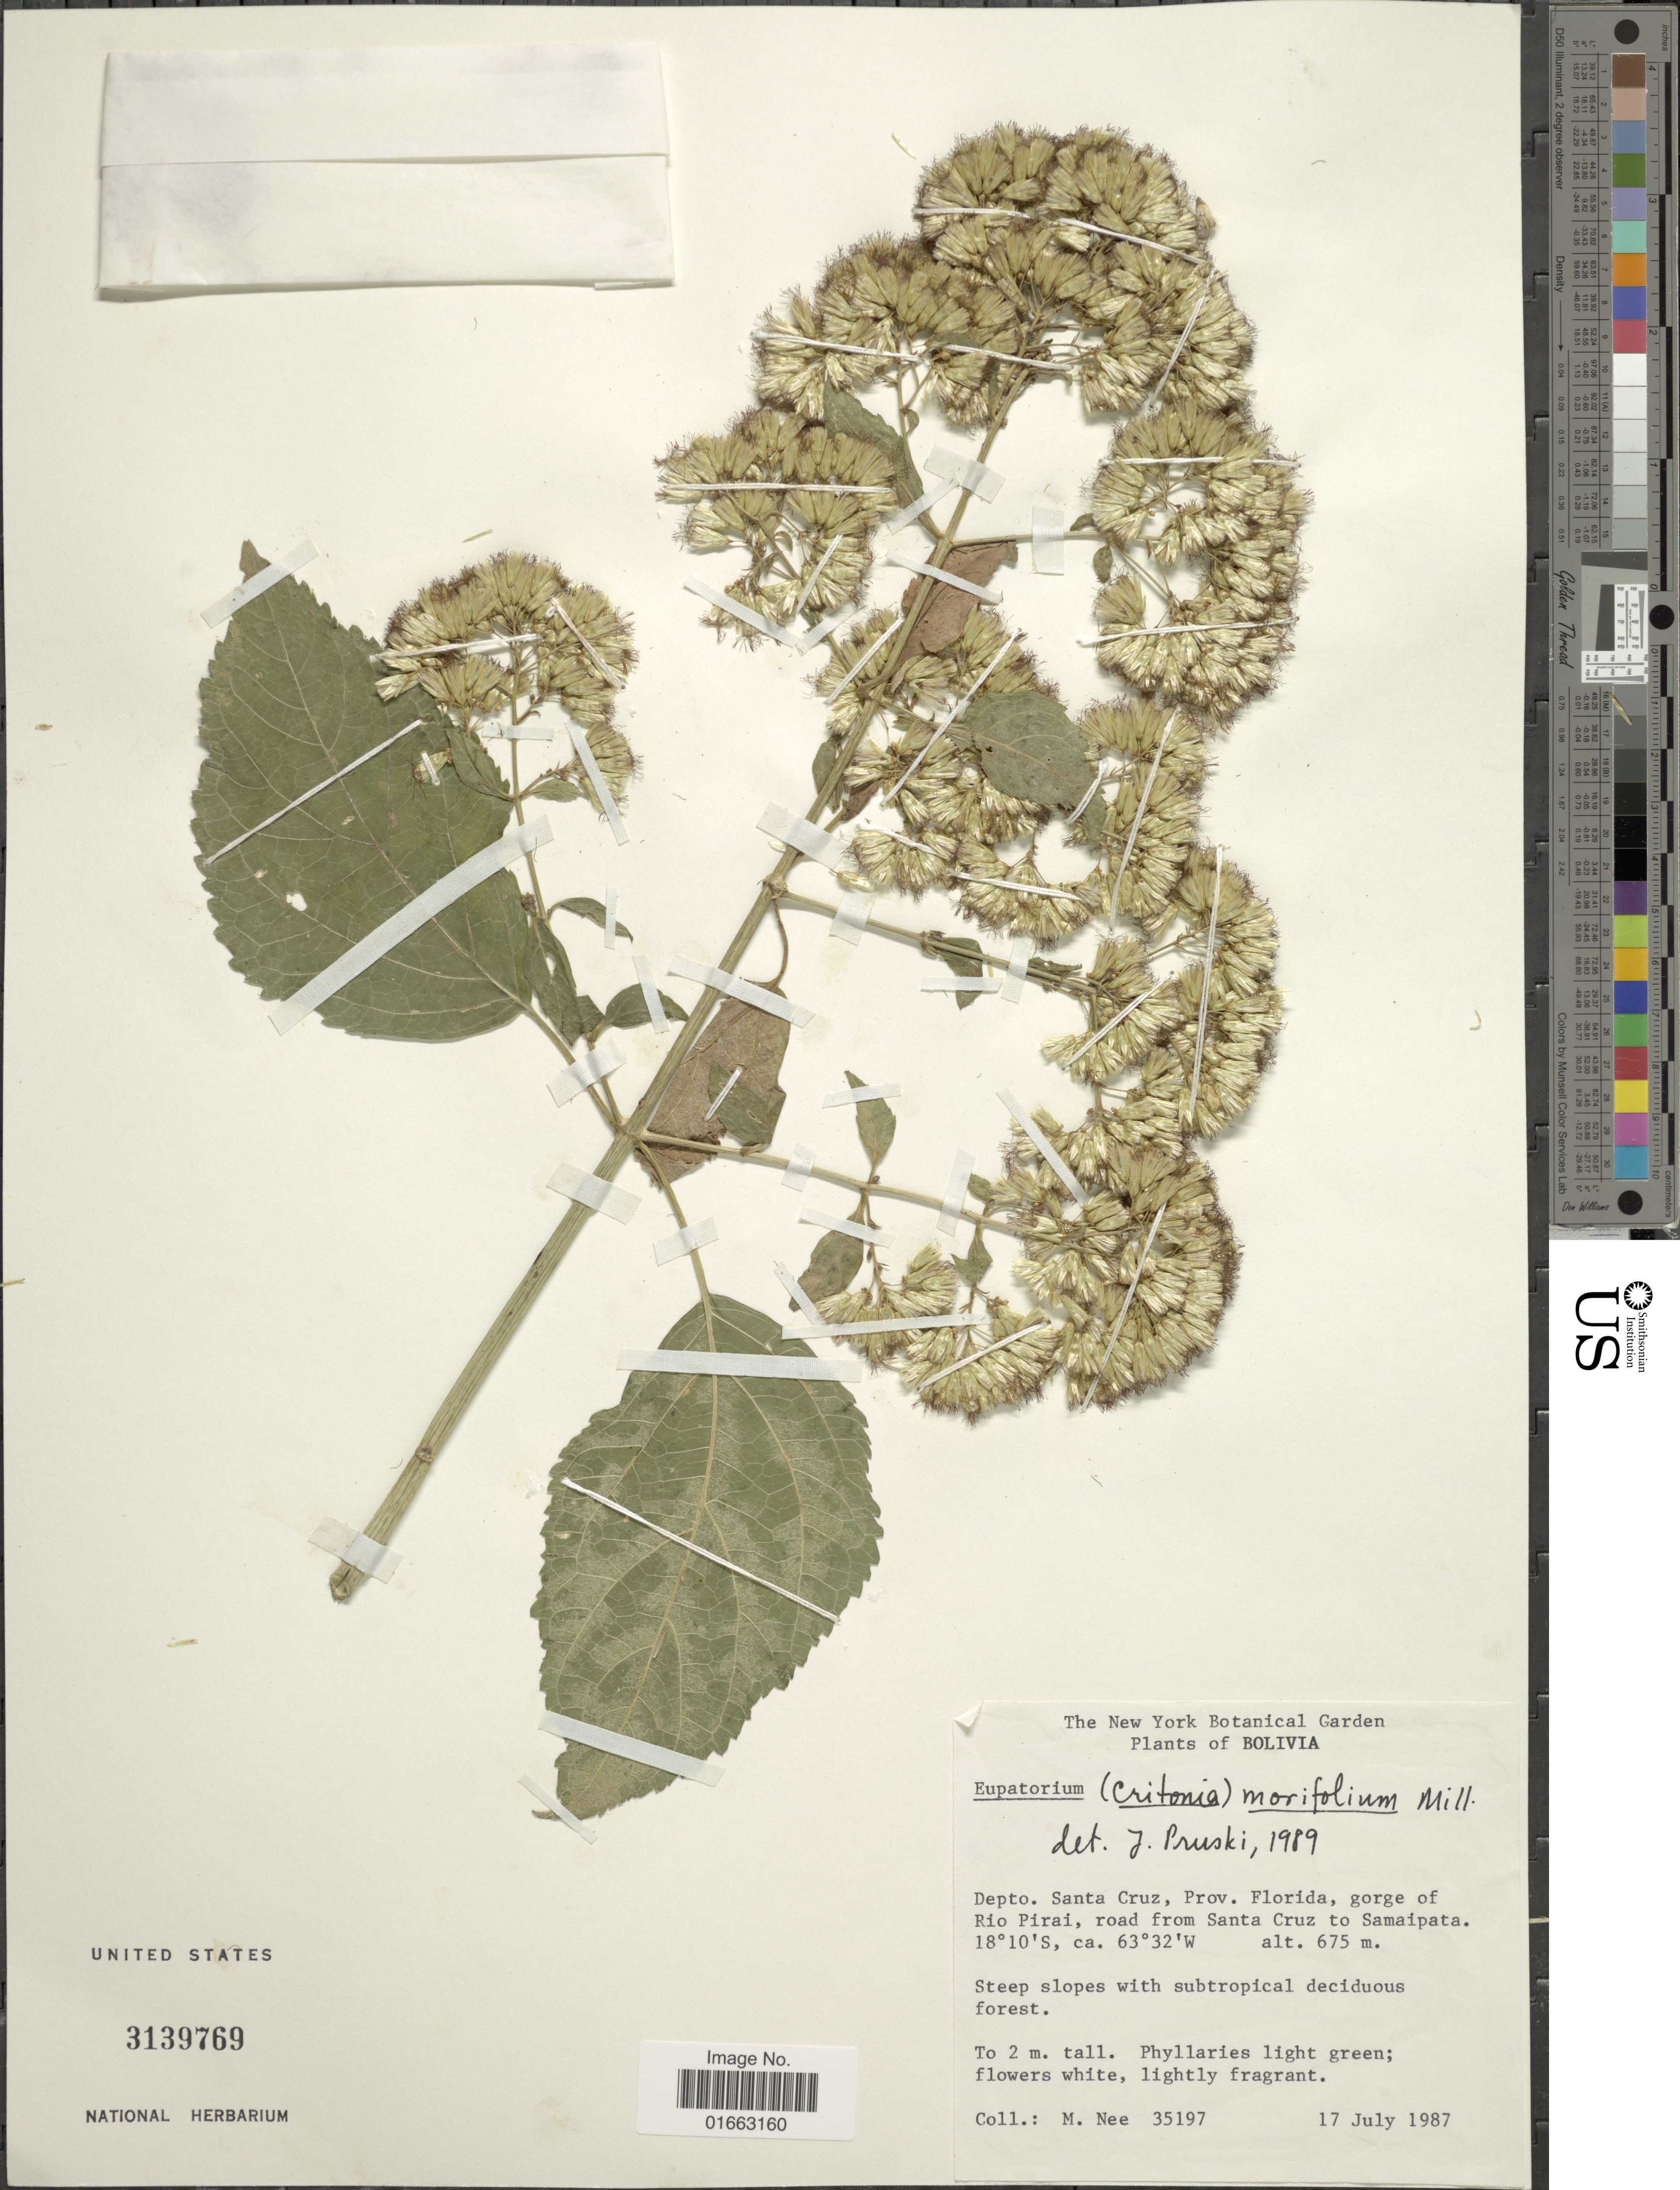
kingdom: Plantae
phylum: Tracheophyta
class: Magnoliopsida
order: Asterales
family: Asteraceae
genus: Critonia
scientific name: Critonia morifolia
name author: (Mill.) R.M. King & H. Rob.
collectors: M. Nee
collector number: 35197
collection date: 1987-07-17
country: Bolivia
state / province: Santa Cruz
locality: Prov. Florida, gorge of Rio Pirai, road from Santa Cruz to Samaipata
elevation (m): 675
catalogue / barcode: US 3139769